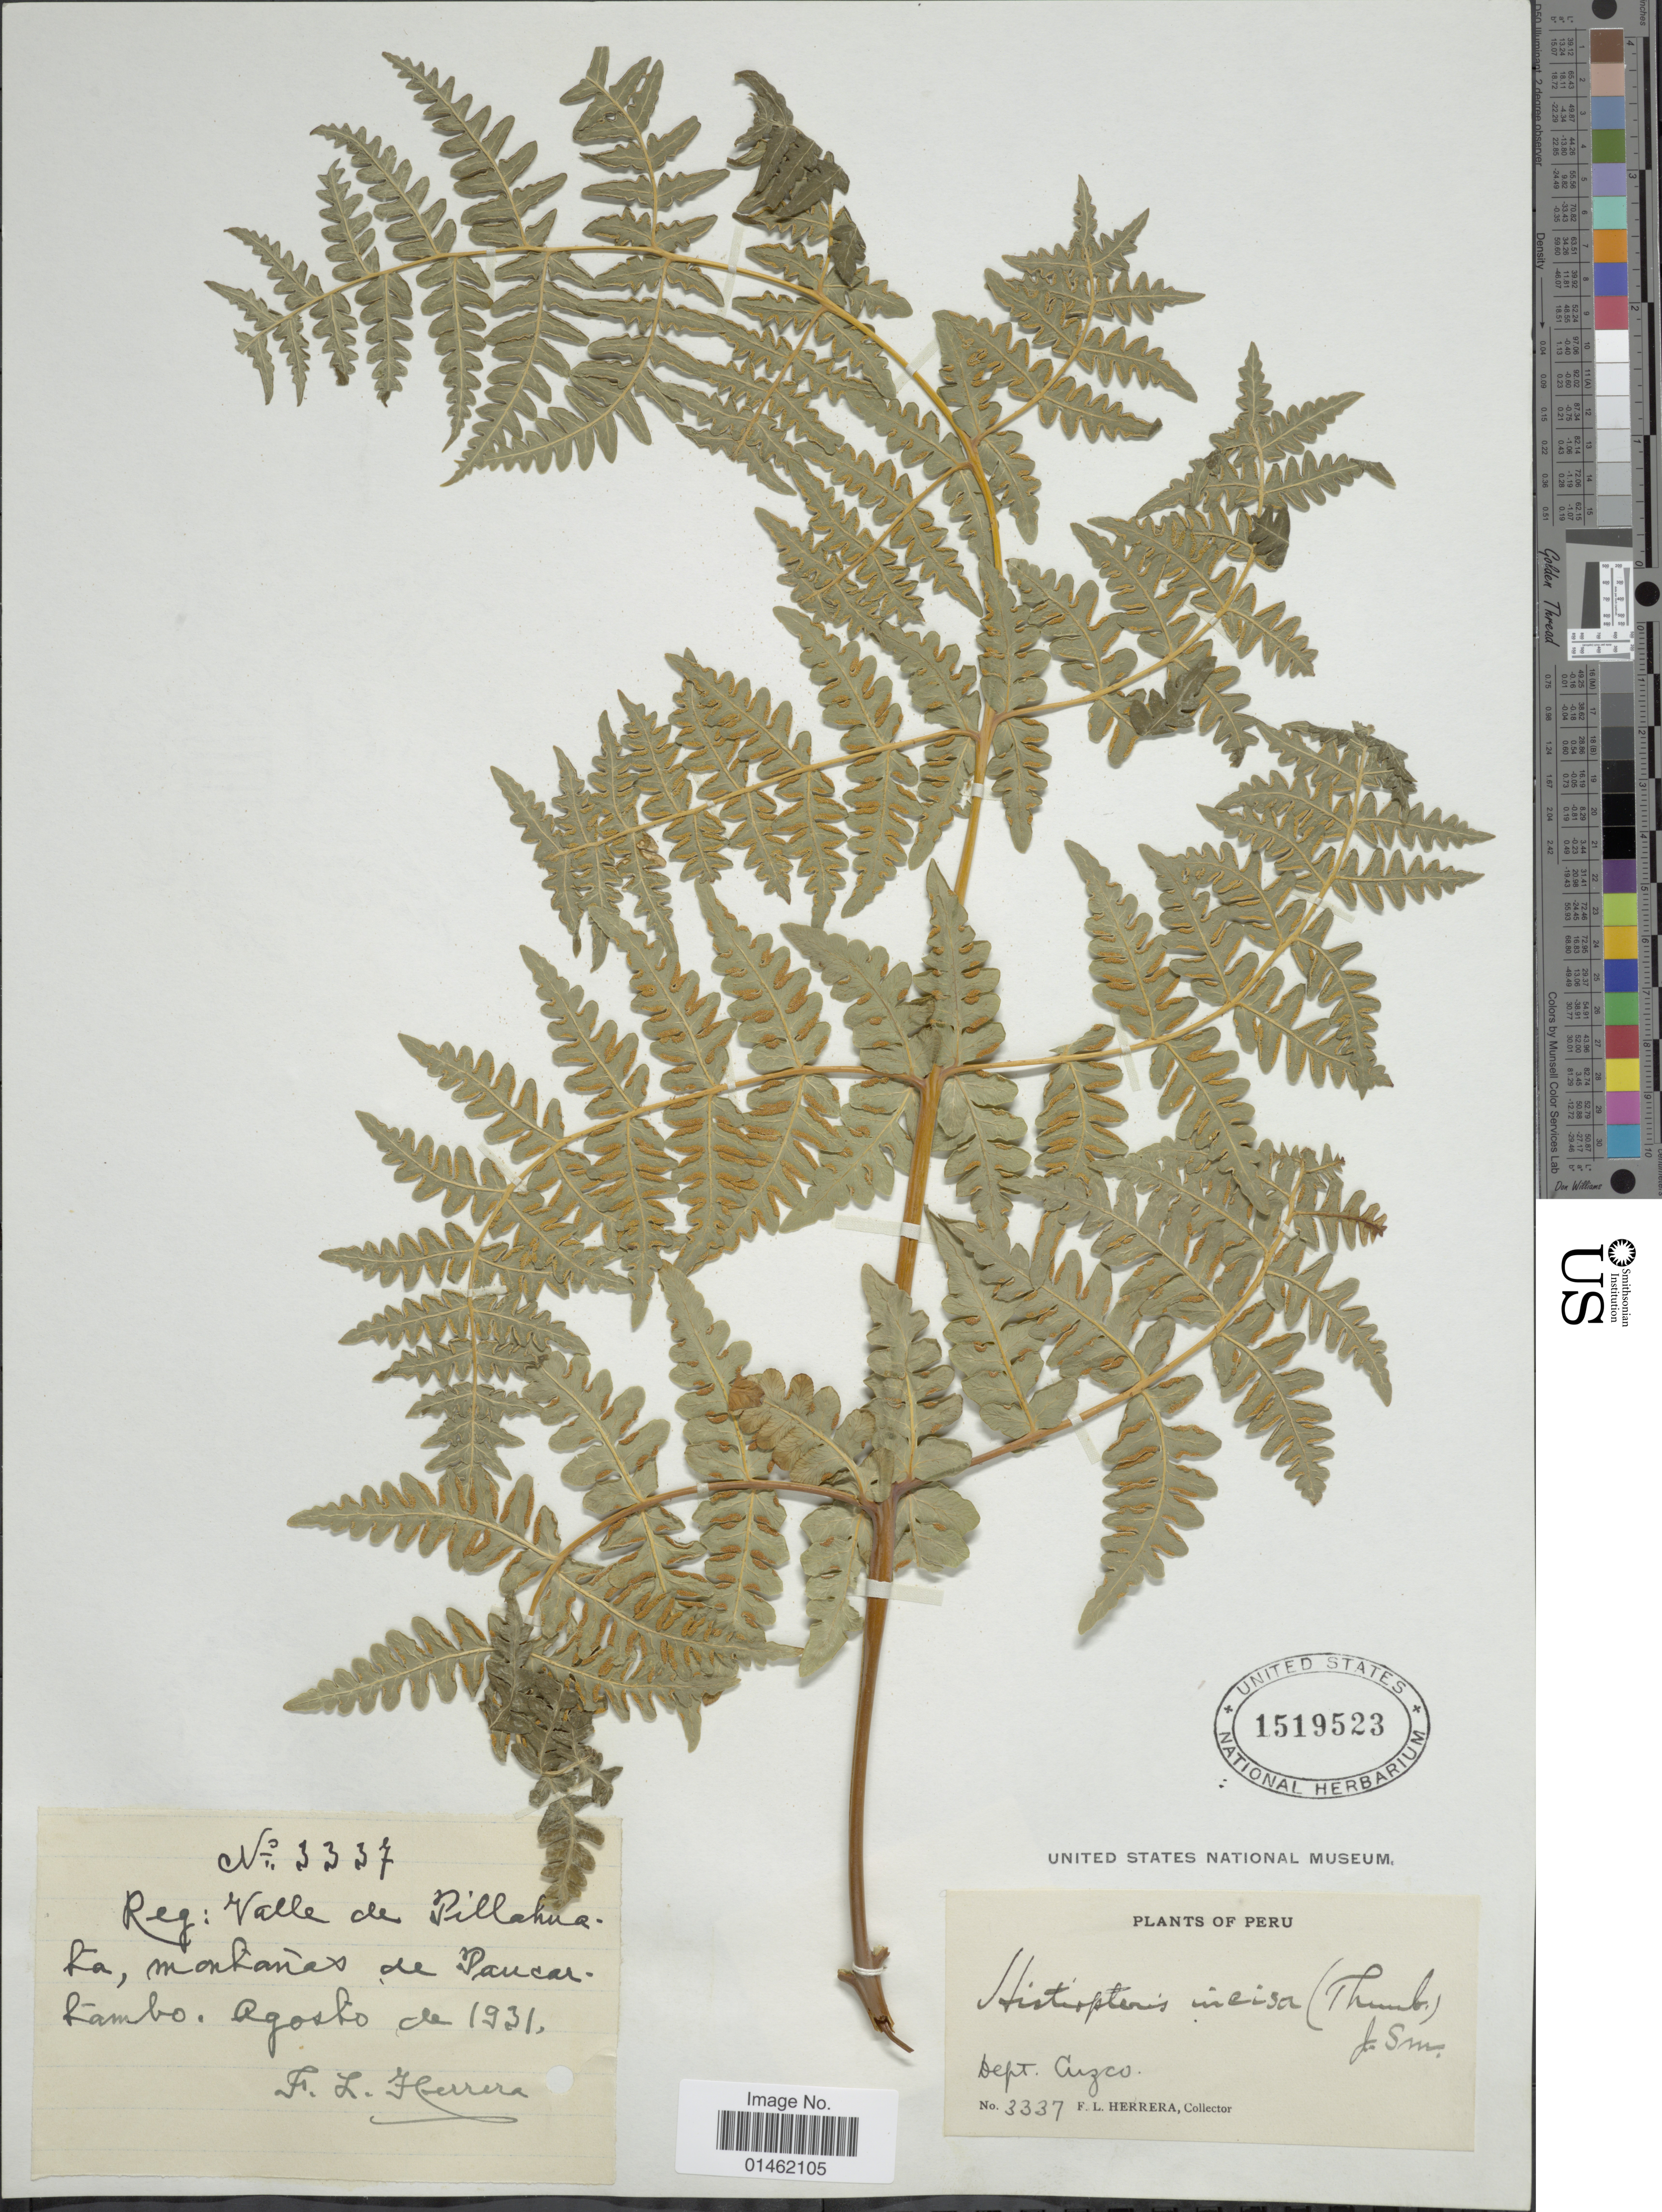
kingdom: Plantae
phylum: Tracheophyta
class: Polypodiopsida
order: Polypodiales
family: Dennstaedtiaceae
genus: Histiopteris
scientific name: Histiopteris incisa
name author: (Thunb.) J. Sm.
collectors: F. L. Herrera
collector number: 3337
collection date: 1931-08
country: Peru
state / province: Cusco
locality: La montanas de Paucartambo, Deot. Cuzco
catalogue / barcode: US 1519523